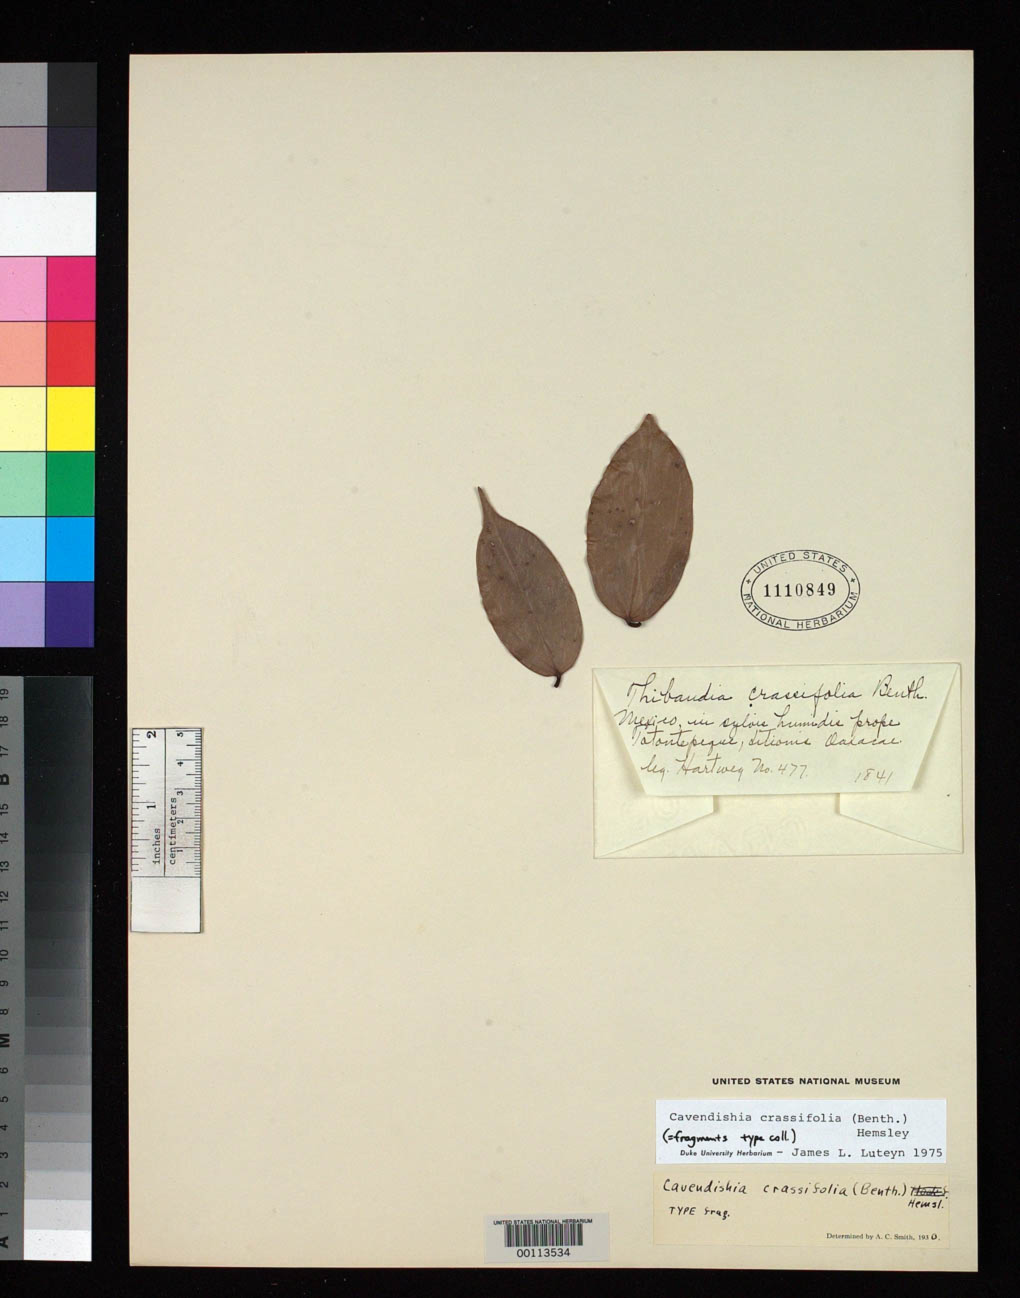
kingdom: Plantae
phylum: Tracheophyta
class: Magnoliopsida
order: Ericales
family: Ericaceae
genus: Thibaudia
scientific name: Thibaudia crassifolia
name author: Benth.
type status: Type Collection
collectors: K. Hartweg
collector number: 477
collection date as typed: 1838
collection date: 1838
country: Mexico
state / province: Oaxaca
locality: Totontepeque.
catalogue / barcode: US 1110849